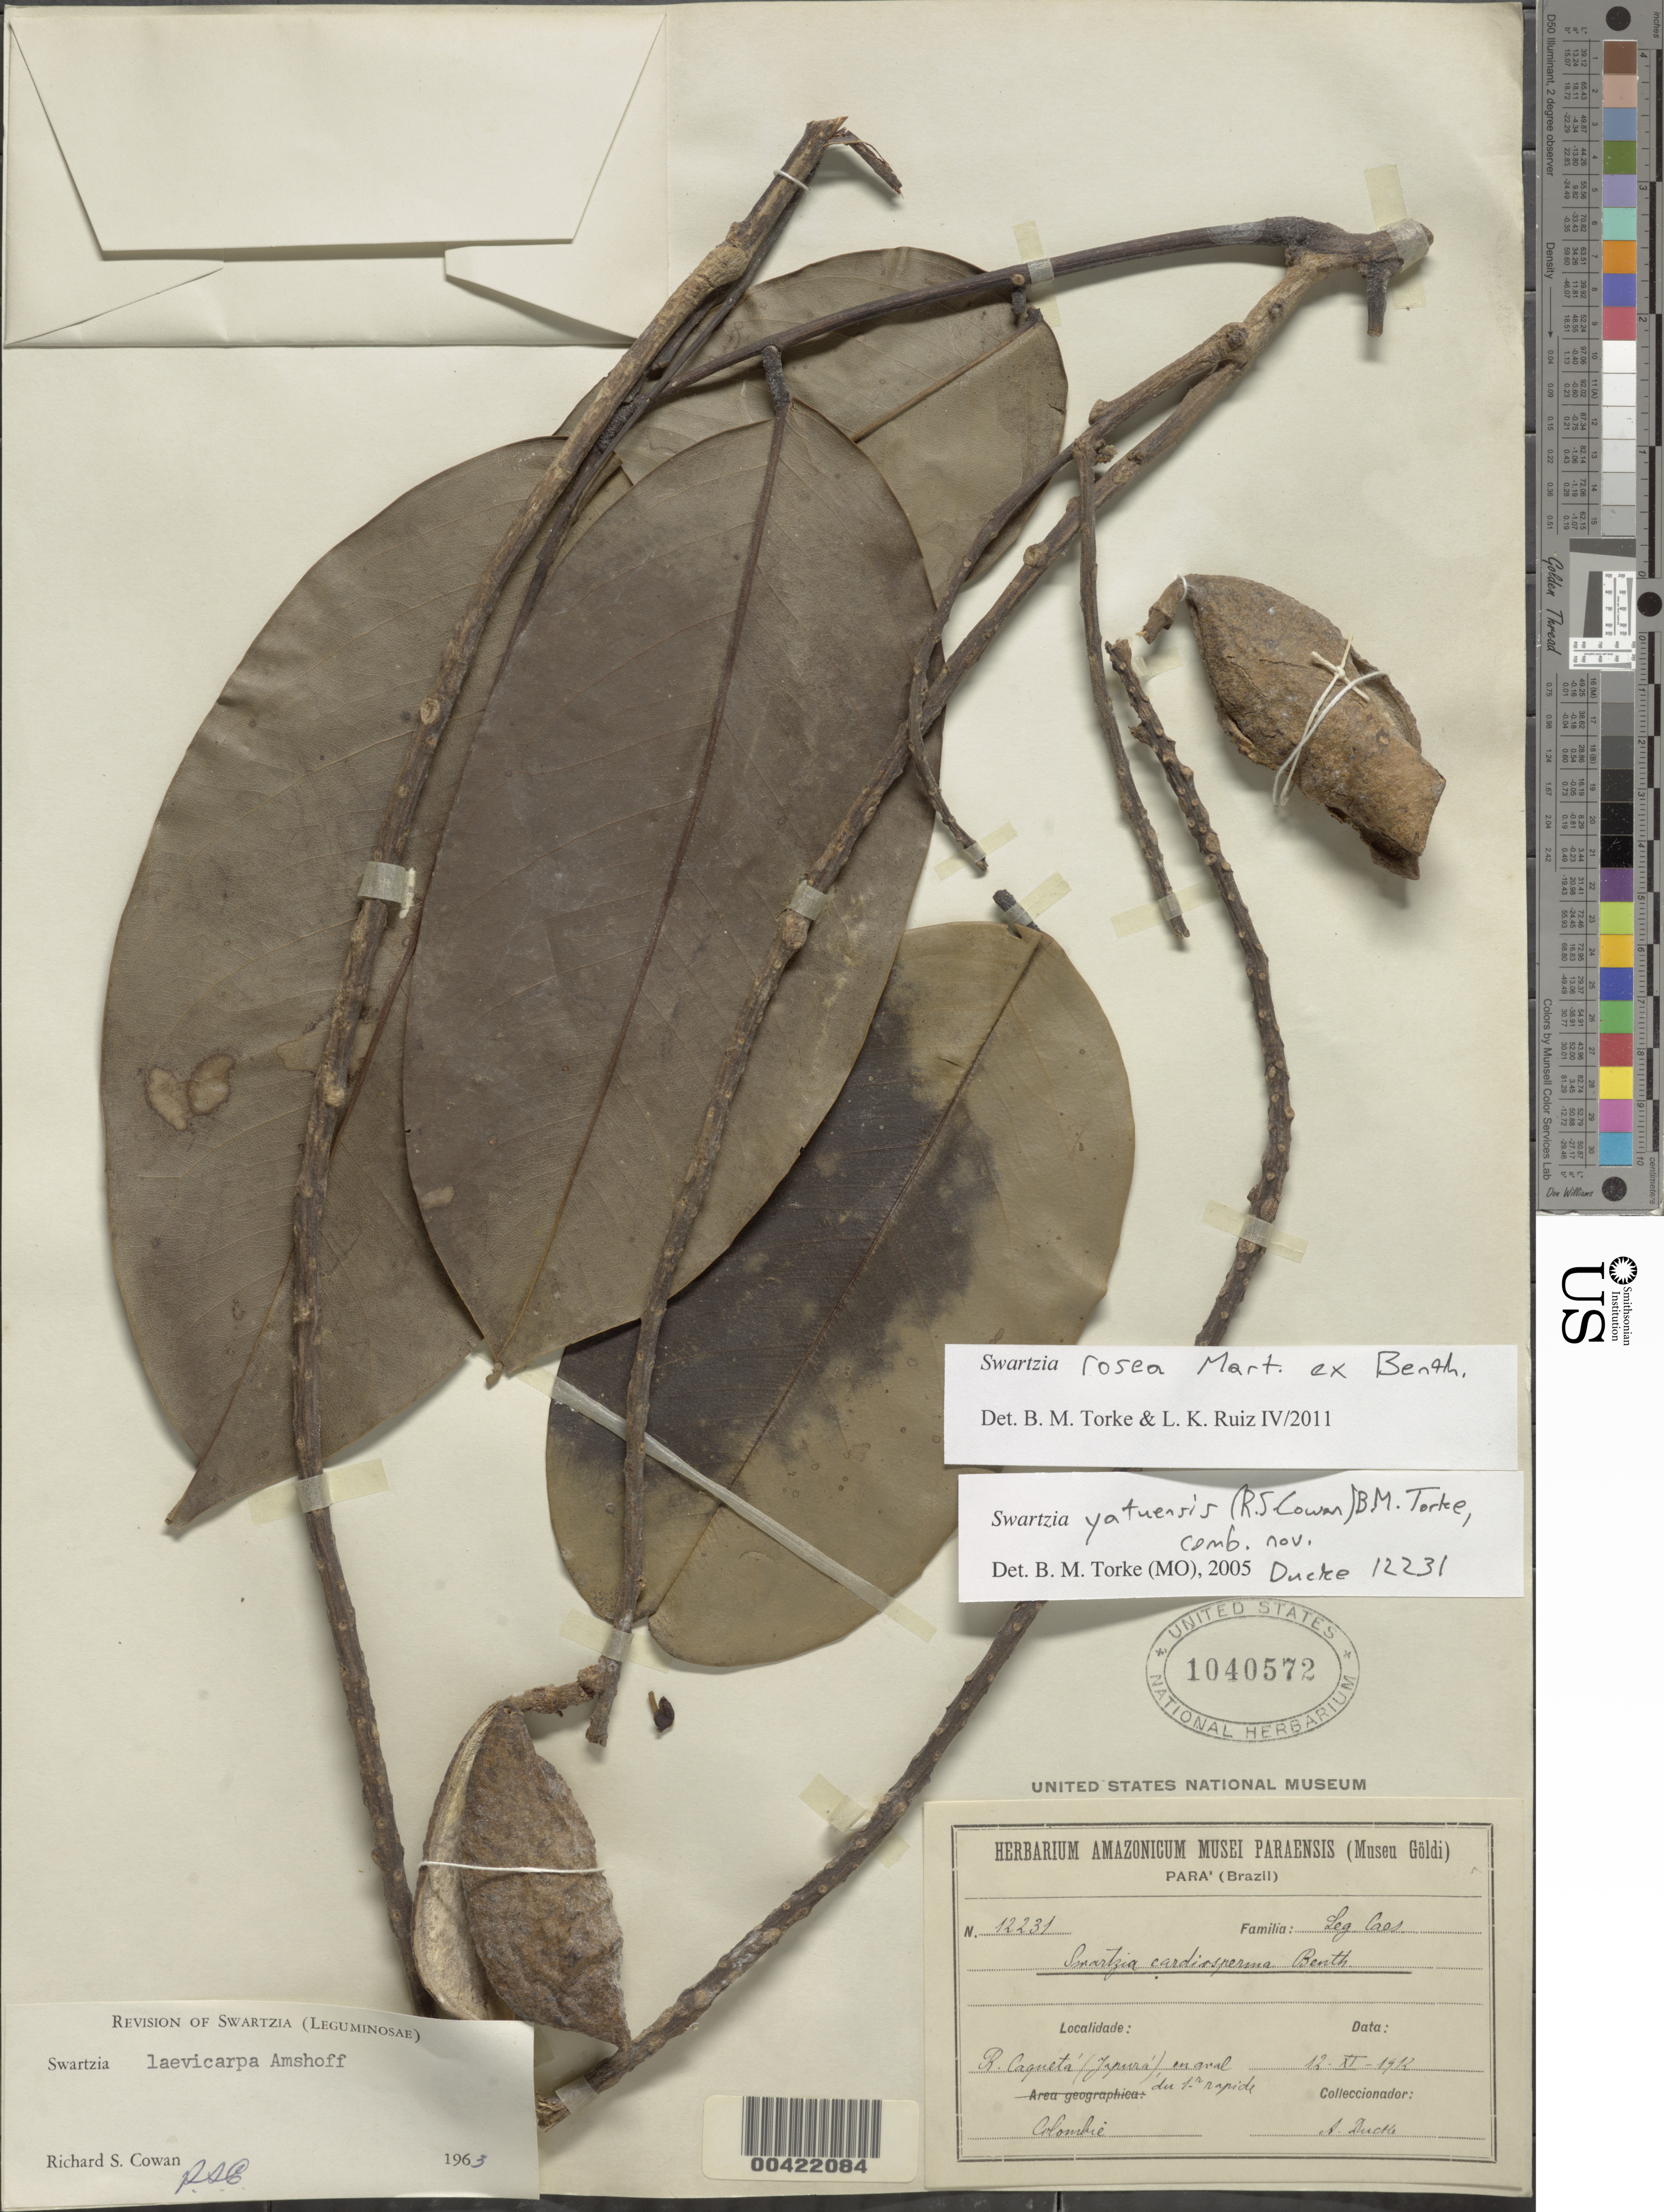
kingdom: Plantae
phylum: Tracheophyta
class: Magnoliopsida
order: Fabales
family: Fabaceae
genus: Swartzia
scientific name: Swartzia rosea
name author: Benth.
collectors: A. Ducke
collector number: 12231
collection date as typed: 12 Nov 1912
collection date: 1912-11-12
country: Colombia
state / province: Amazônas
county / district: Caquetá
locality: Rio Caqueta (Japura)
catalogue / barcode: US 1040572